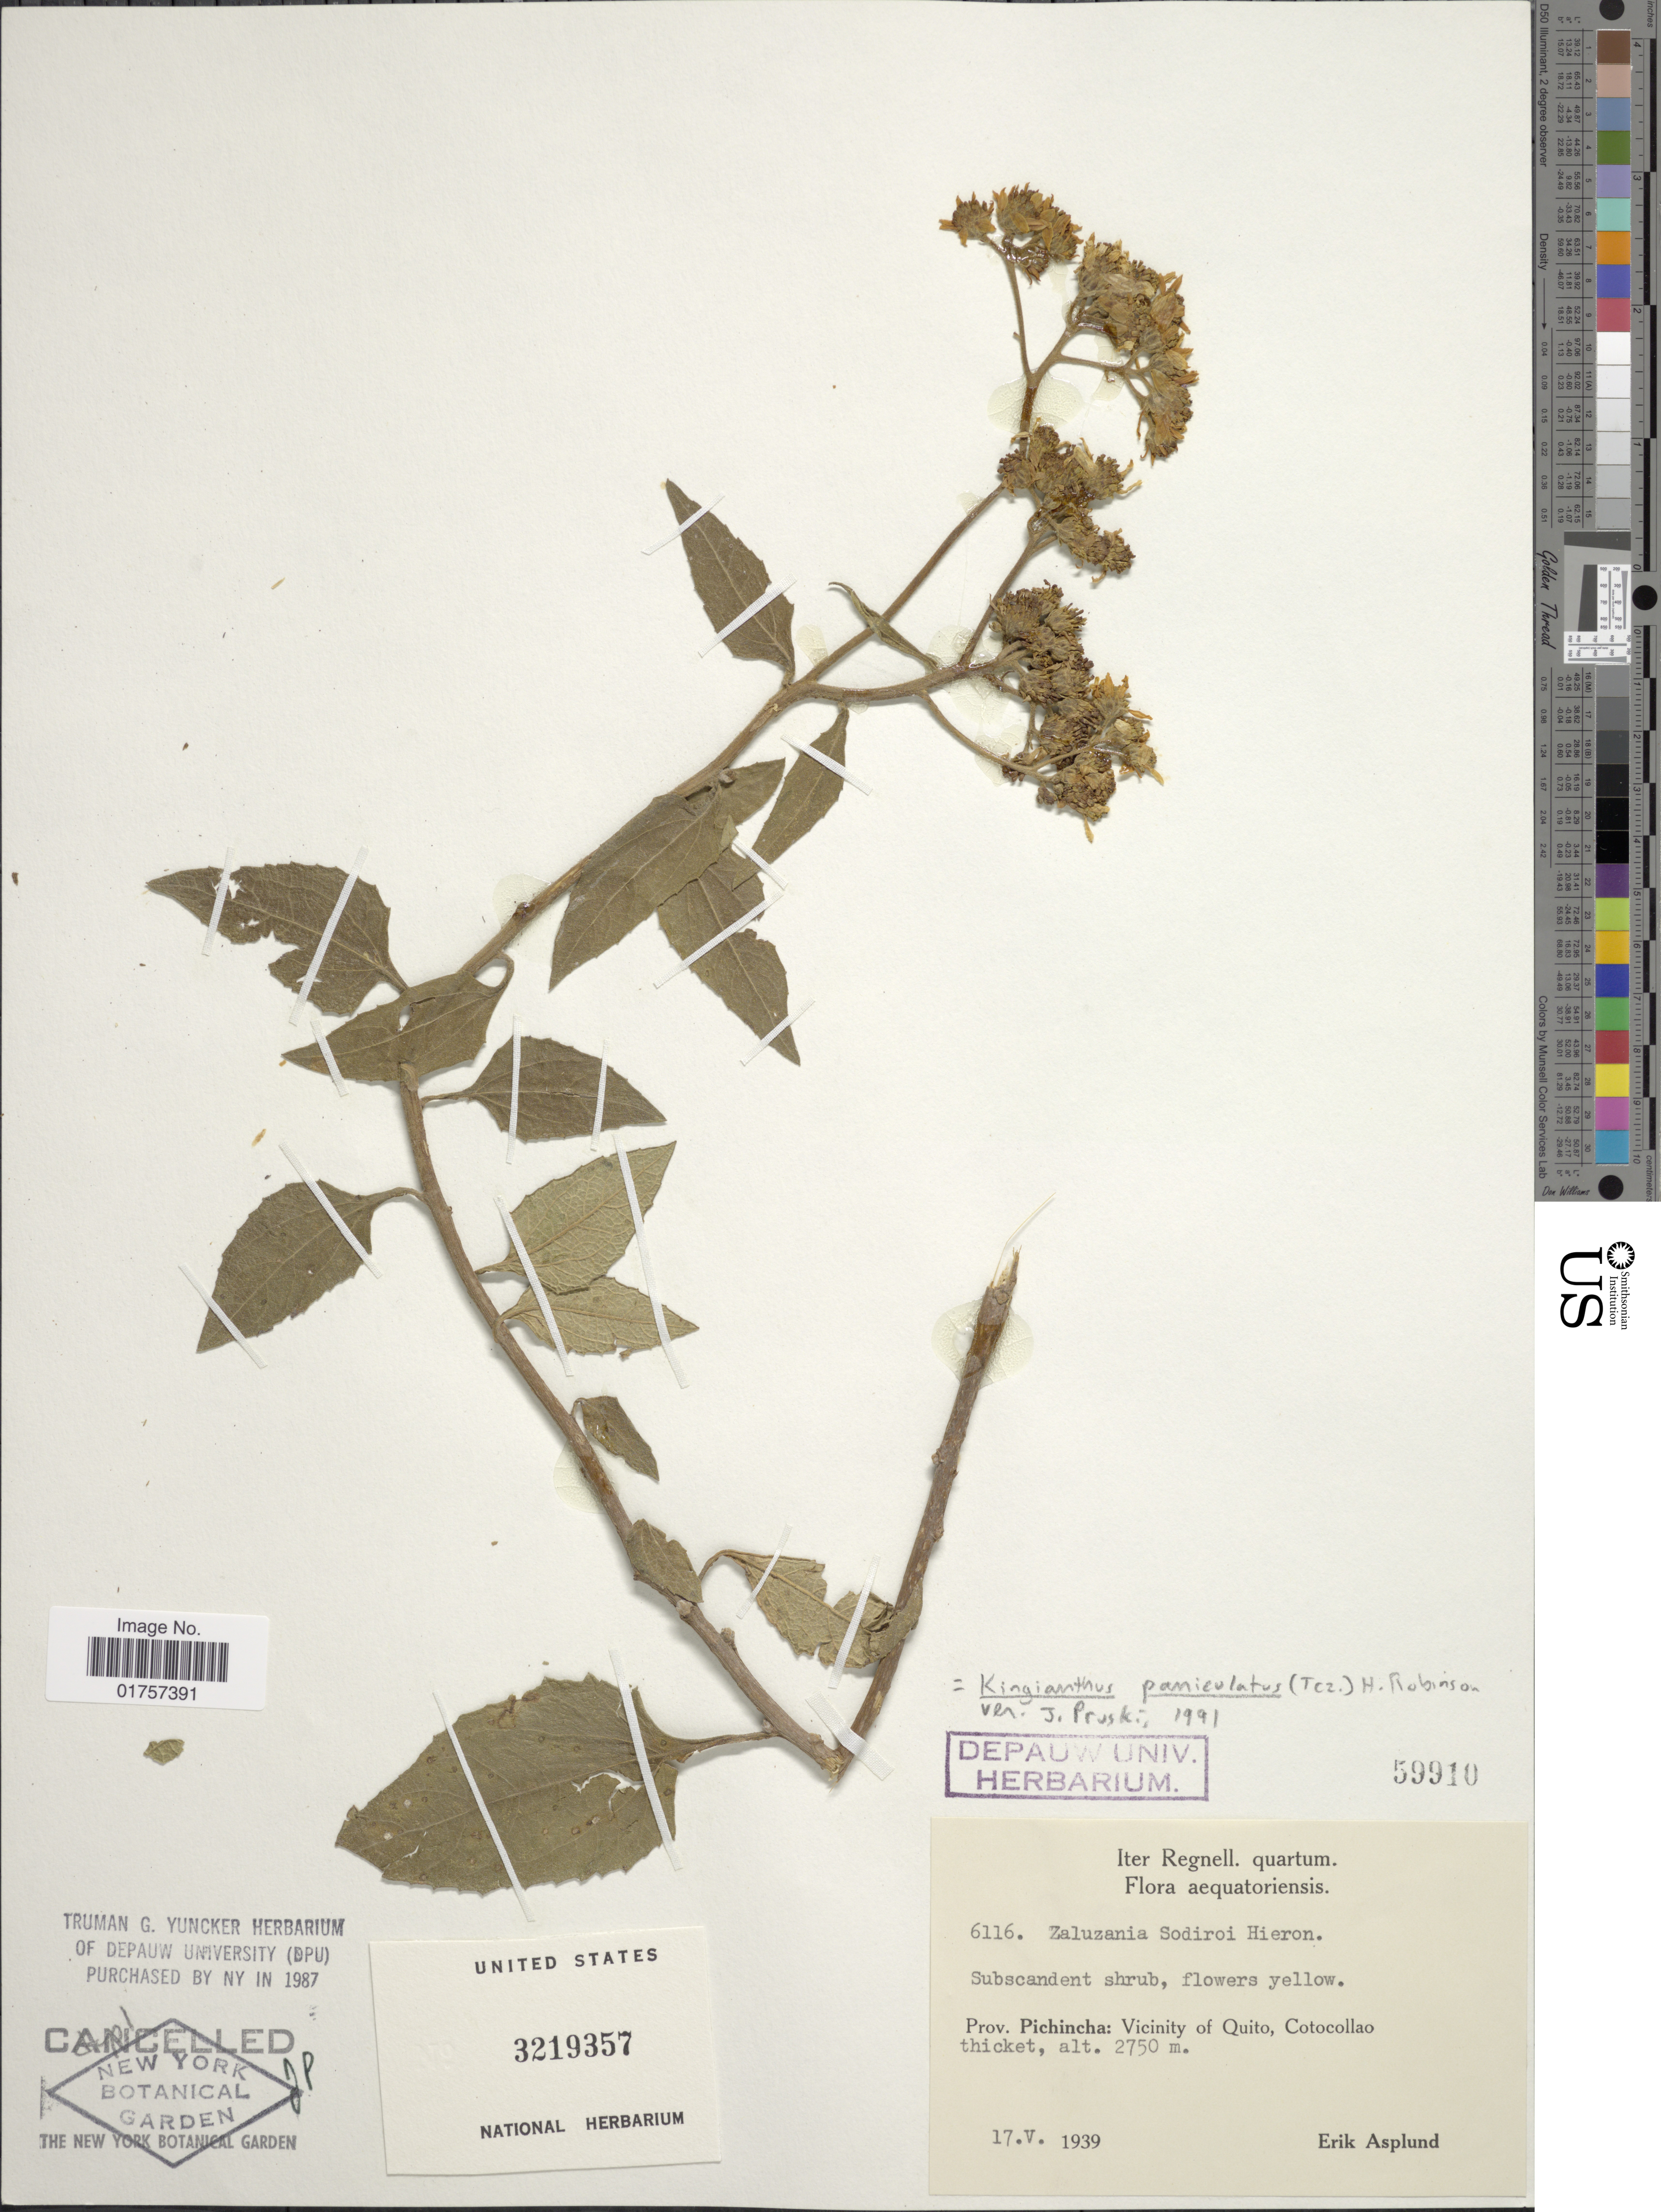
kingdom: Plantae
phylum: Tracheophyta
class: Magnoliopsida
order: Asterales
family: Asteraceae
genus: Kingianthus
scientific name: Kingianthus sodiroi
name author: (Hieron.) H. Rob.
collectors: E. Asplund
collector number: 6116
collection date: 1939-05-17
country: Ecuador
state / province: Pichincha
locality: Vicinity of Quito, Cotocollao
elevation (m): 2750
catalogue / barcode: US 3219357